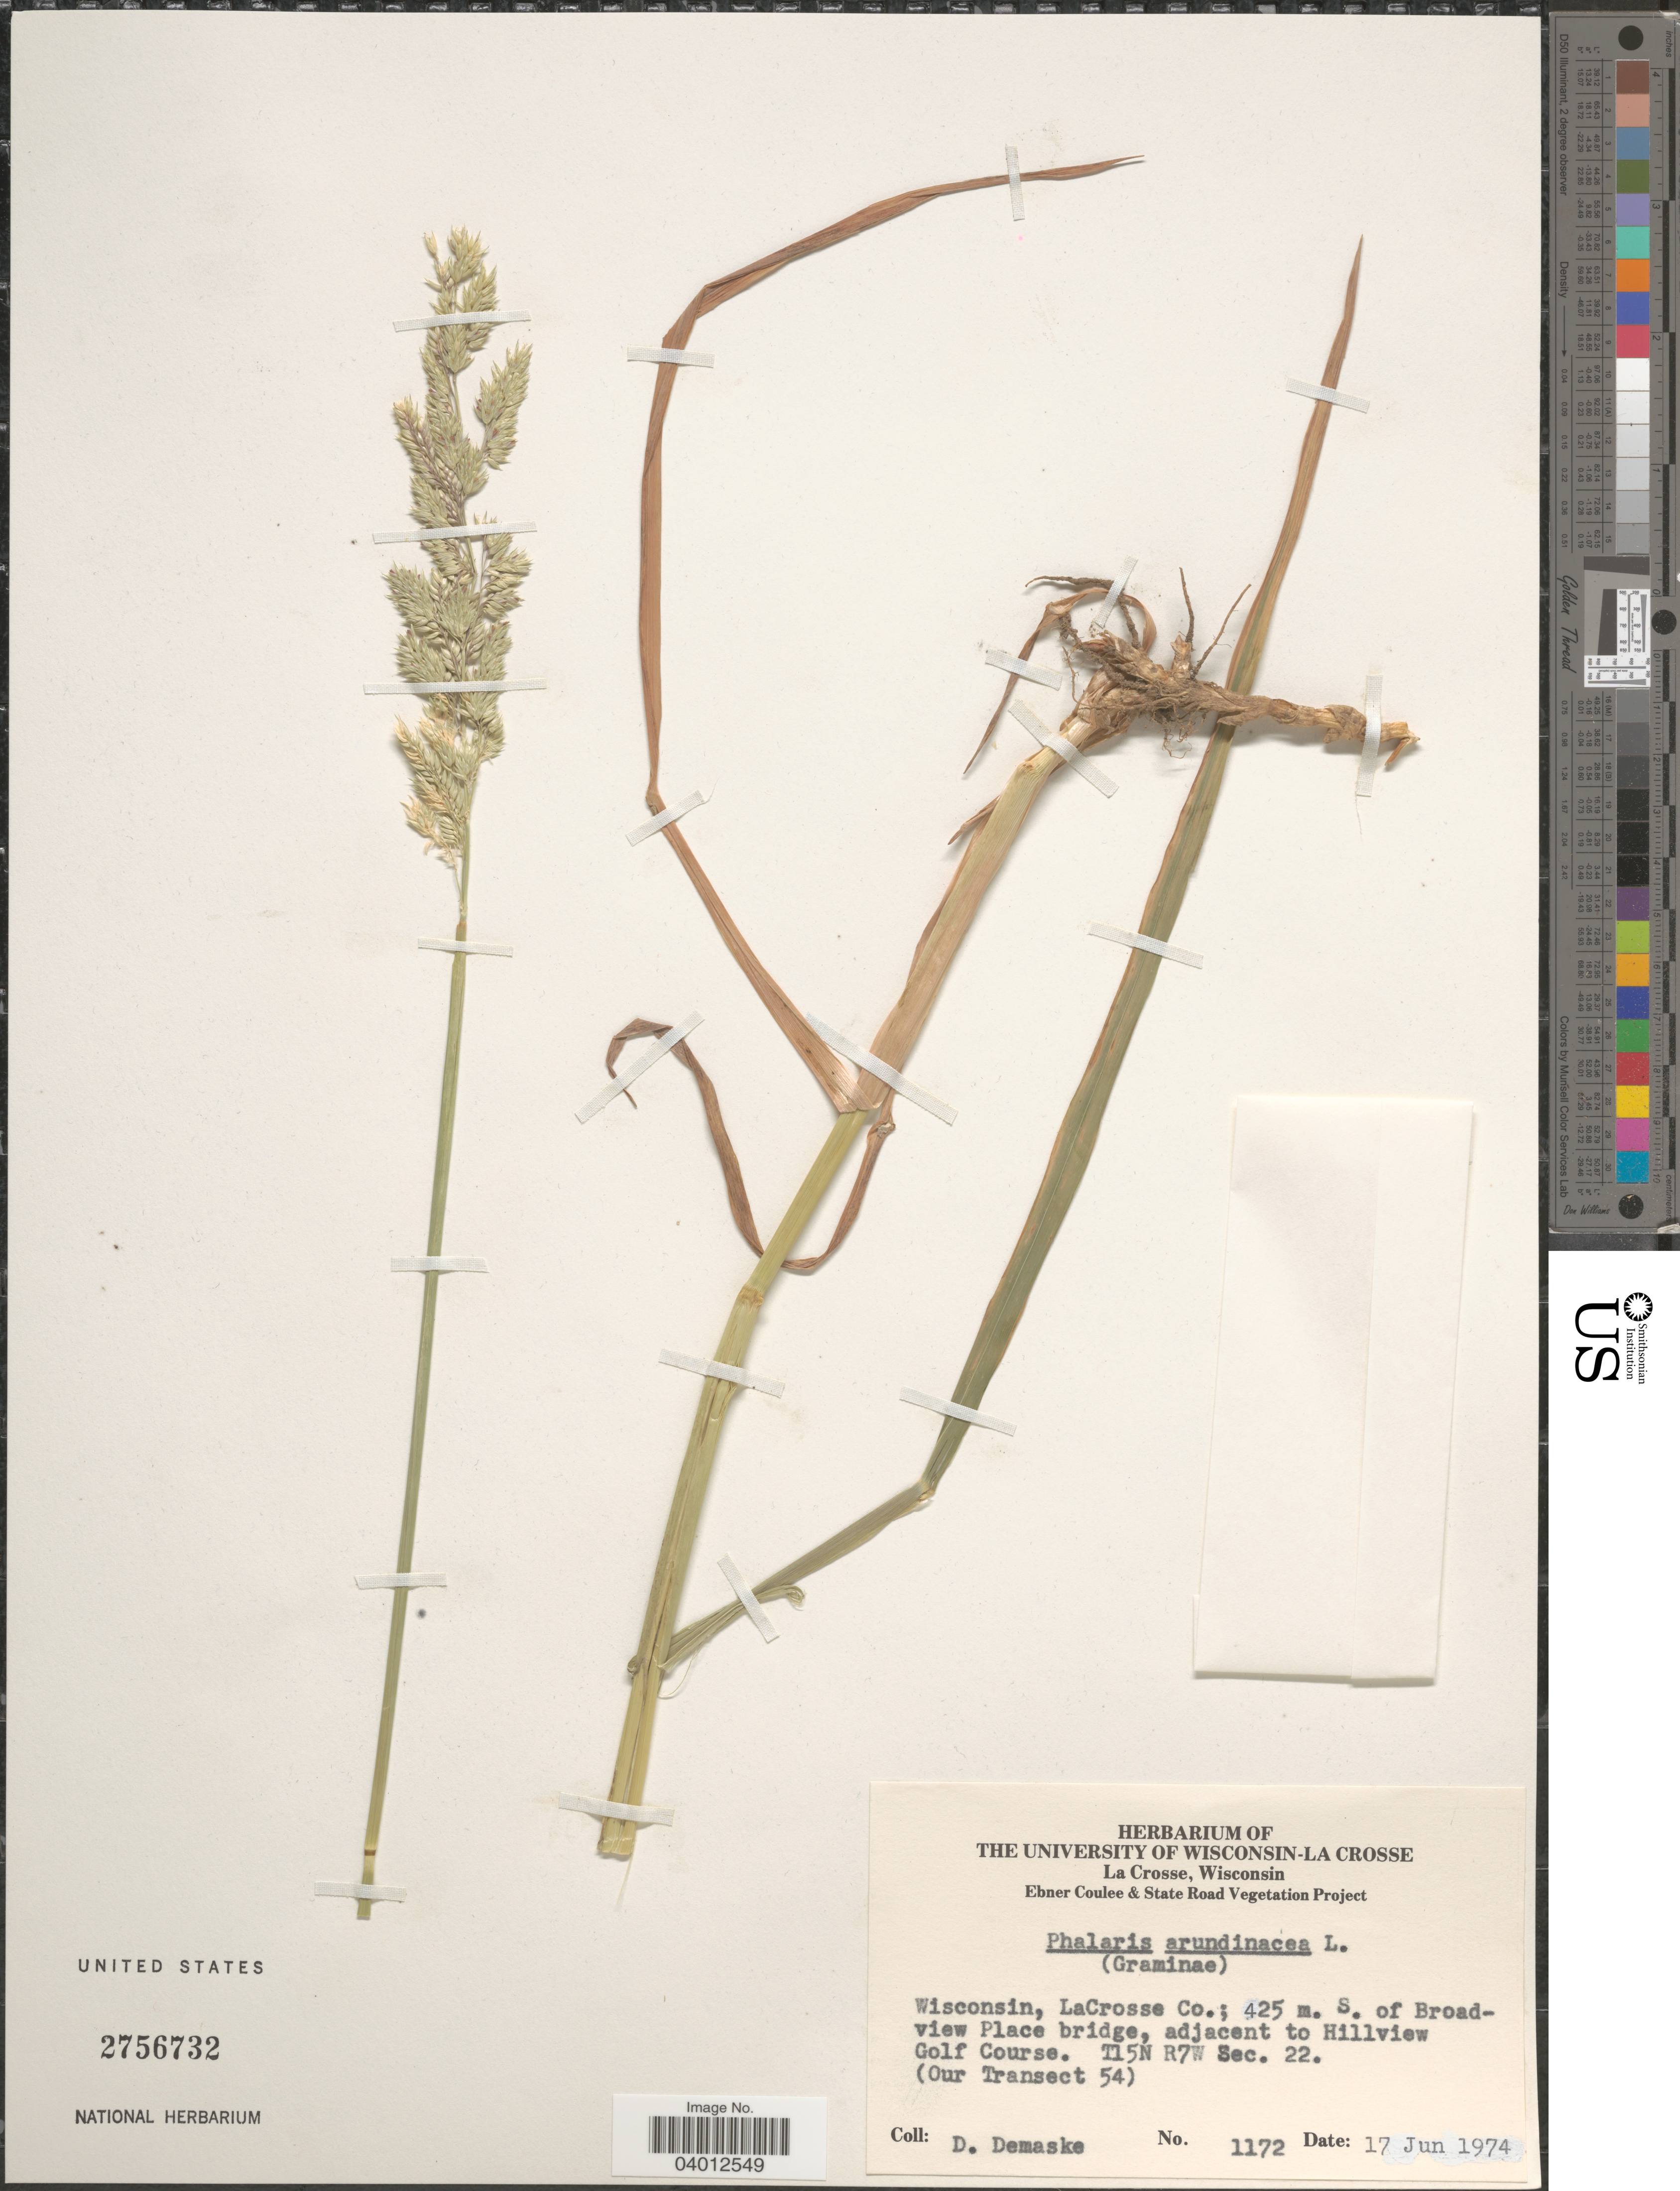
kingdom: Plantae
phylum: Tracheophyta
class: Liliopsida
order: Poales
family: Poaceae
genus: Phalaris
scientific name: Phalaris arundinacea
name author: L.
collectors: D. Demaske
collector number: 1172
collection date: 1974-06-17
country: United States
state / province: Wisconsin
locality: LaCrosse Co.; 425 m. S. of Broadview Place bridge, adjacent to Hillview Golf Course. T15N R7W Sec. 22. (Our Transect 54).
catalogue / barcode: US 2756732